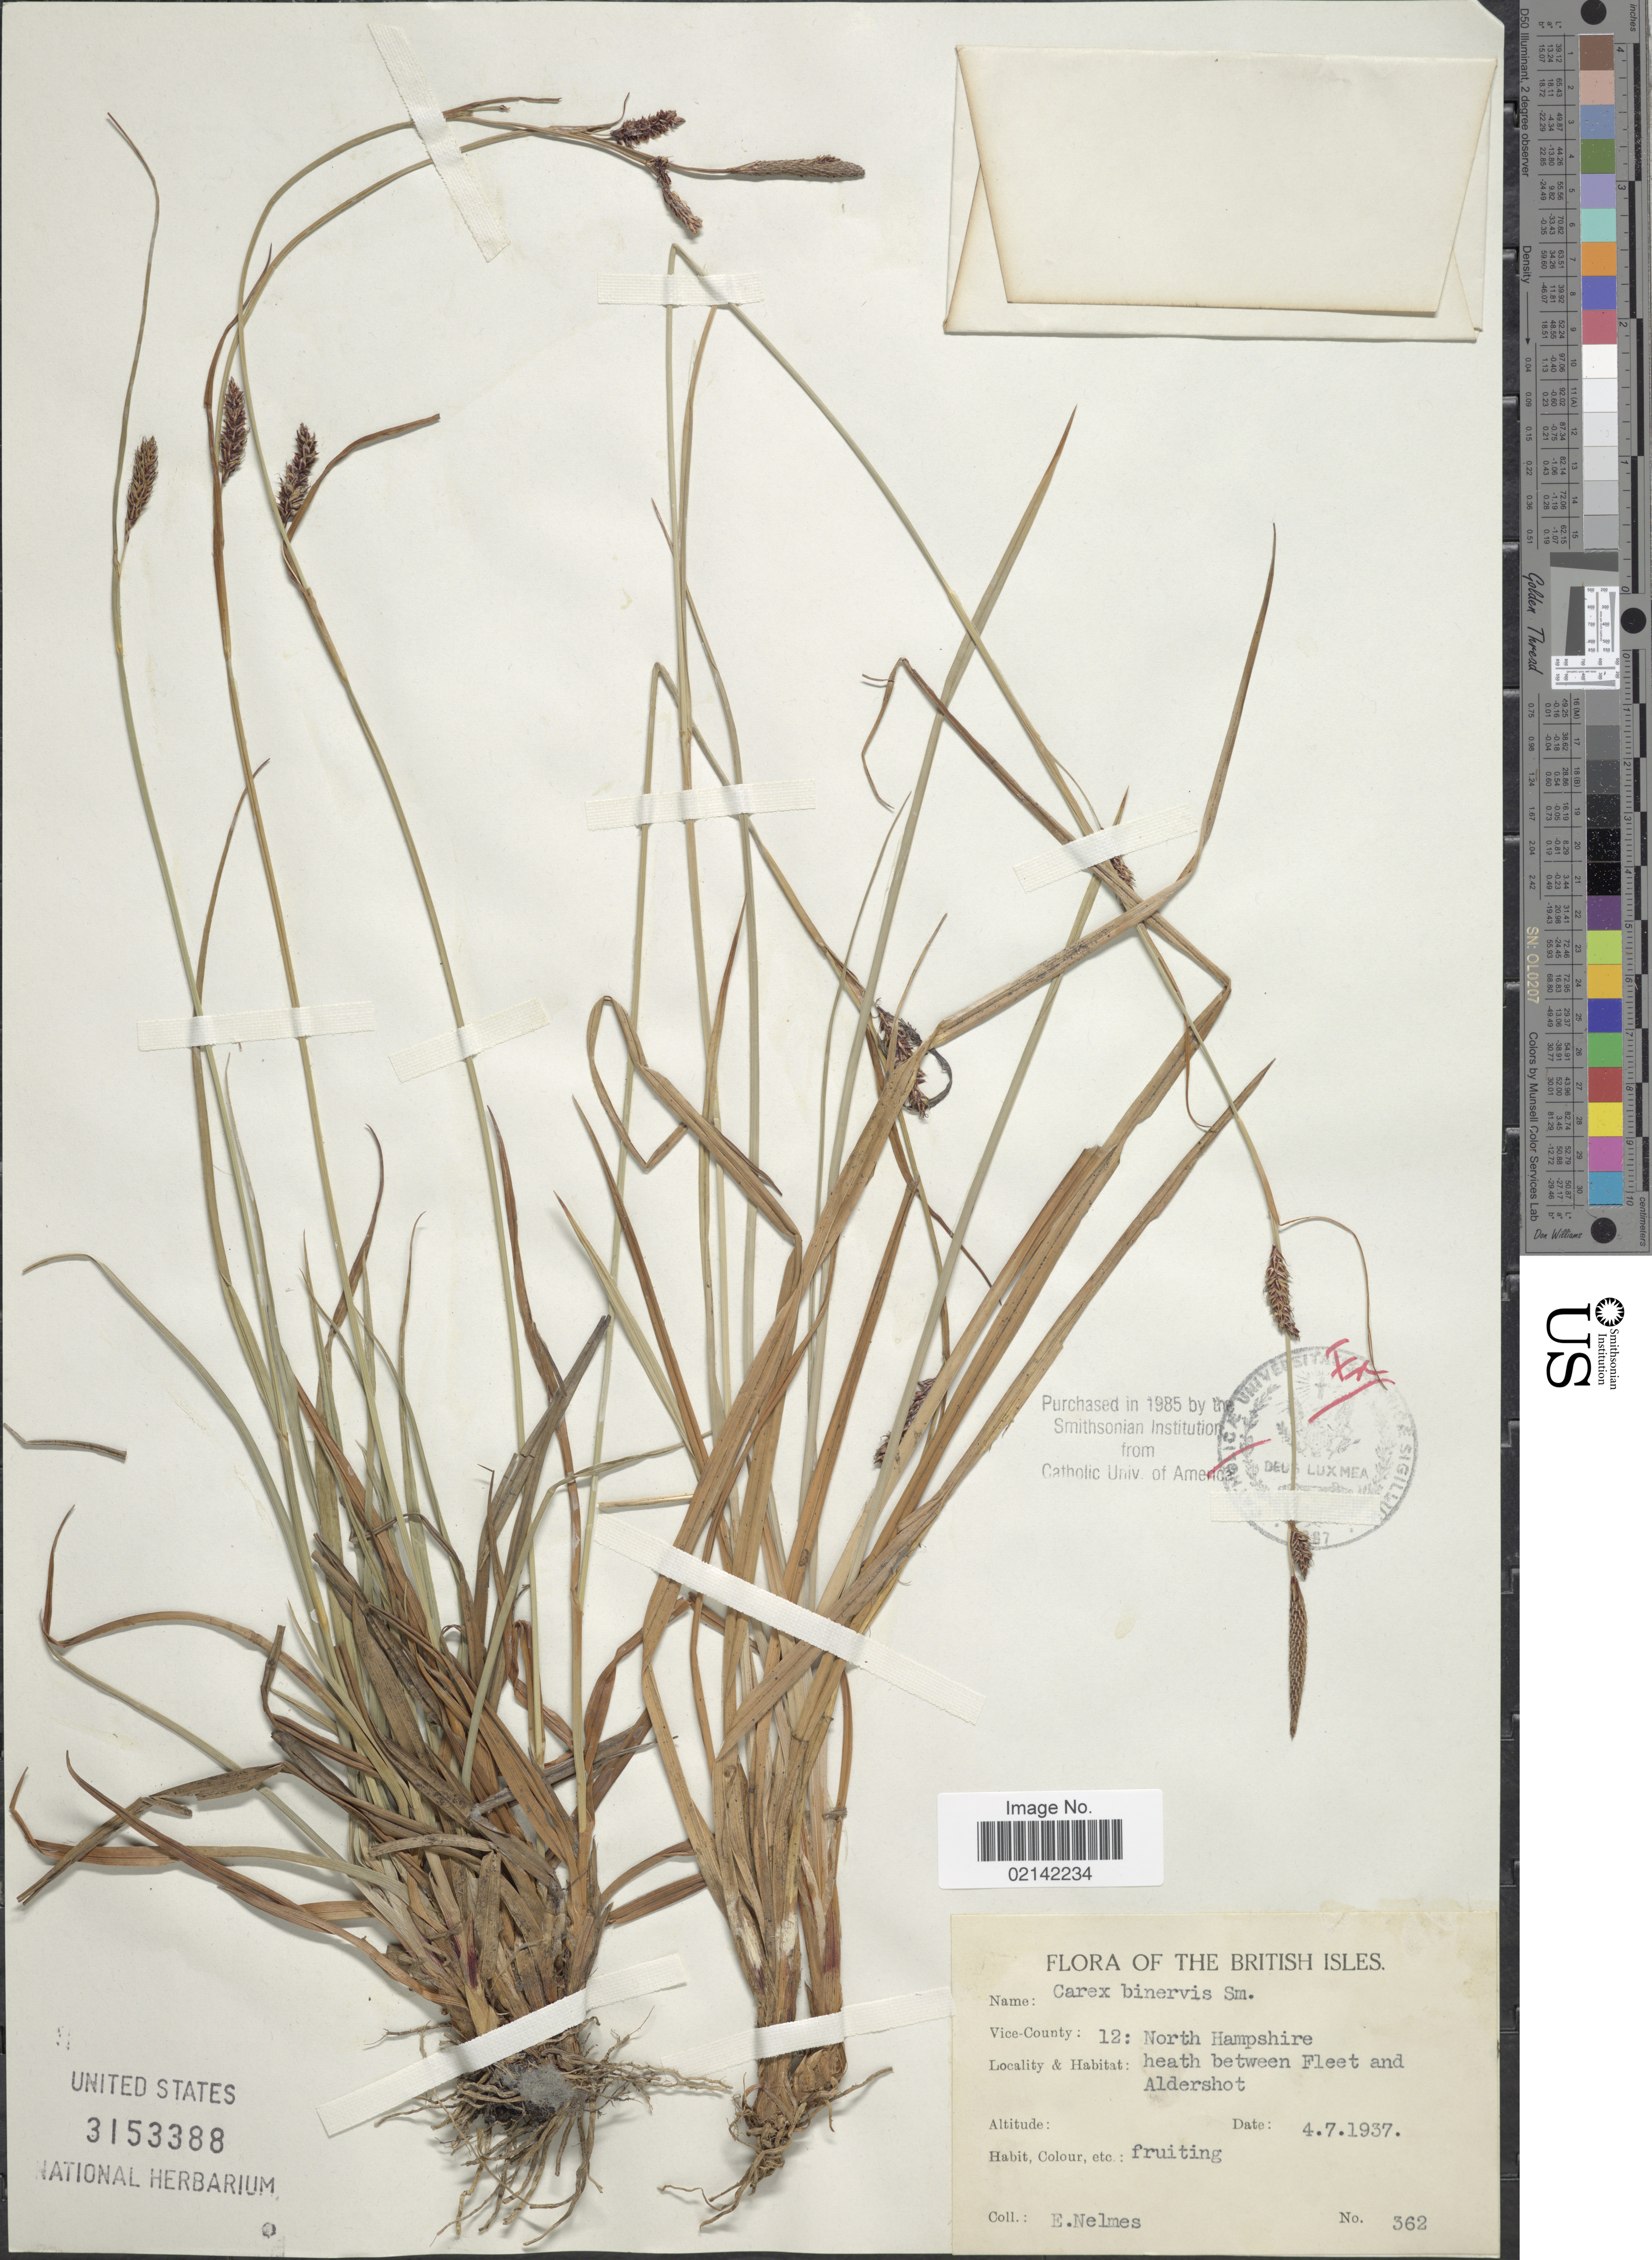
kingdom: Plantae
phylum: Tracheophyta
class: Liliopsida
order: Poales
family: Cyperaceae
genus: Carex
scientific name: Carex binervis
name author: Sm.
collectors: E. Nelmes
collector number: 362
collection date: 1937-07-04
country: United Kingdom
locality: British Isles. 12: North Hampshire heath between Fleet and Aldershot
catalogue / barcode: US 3153388